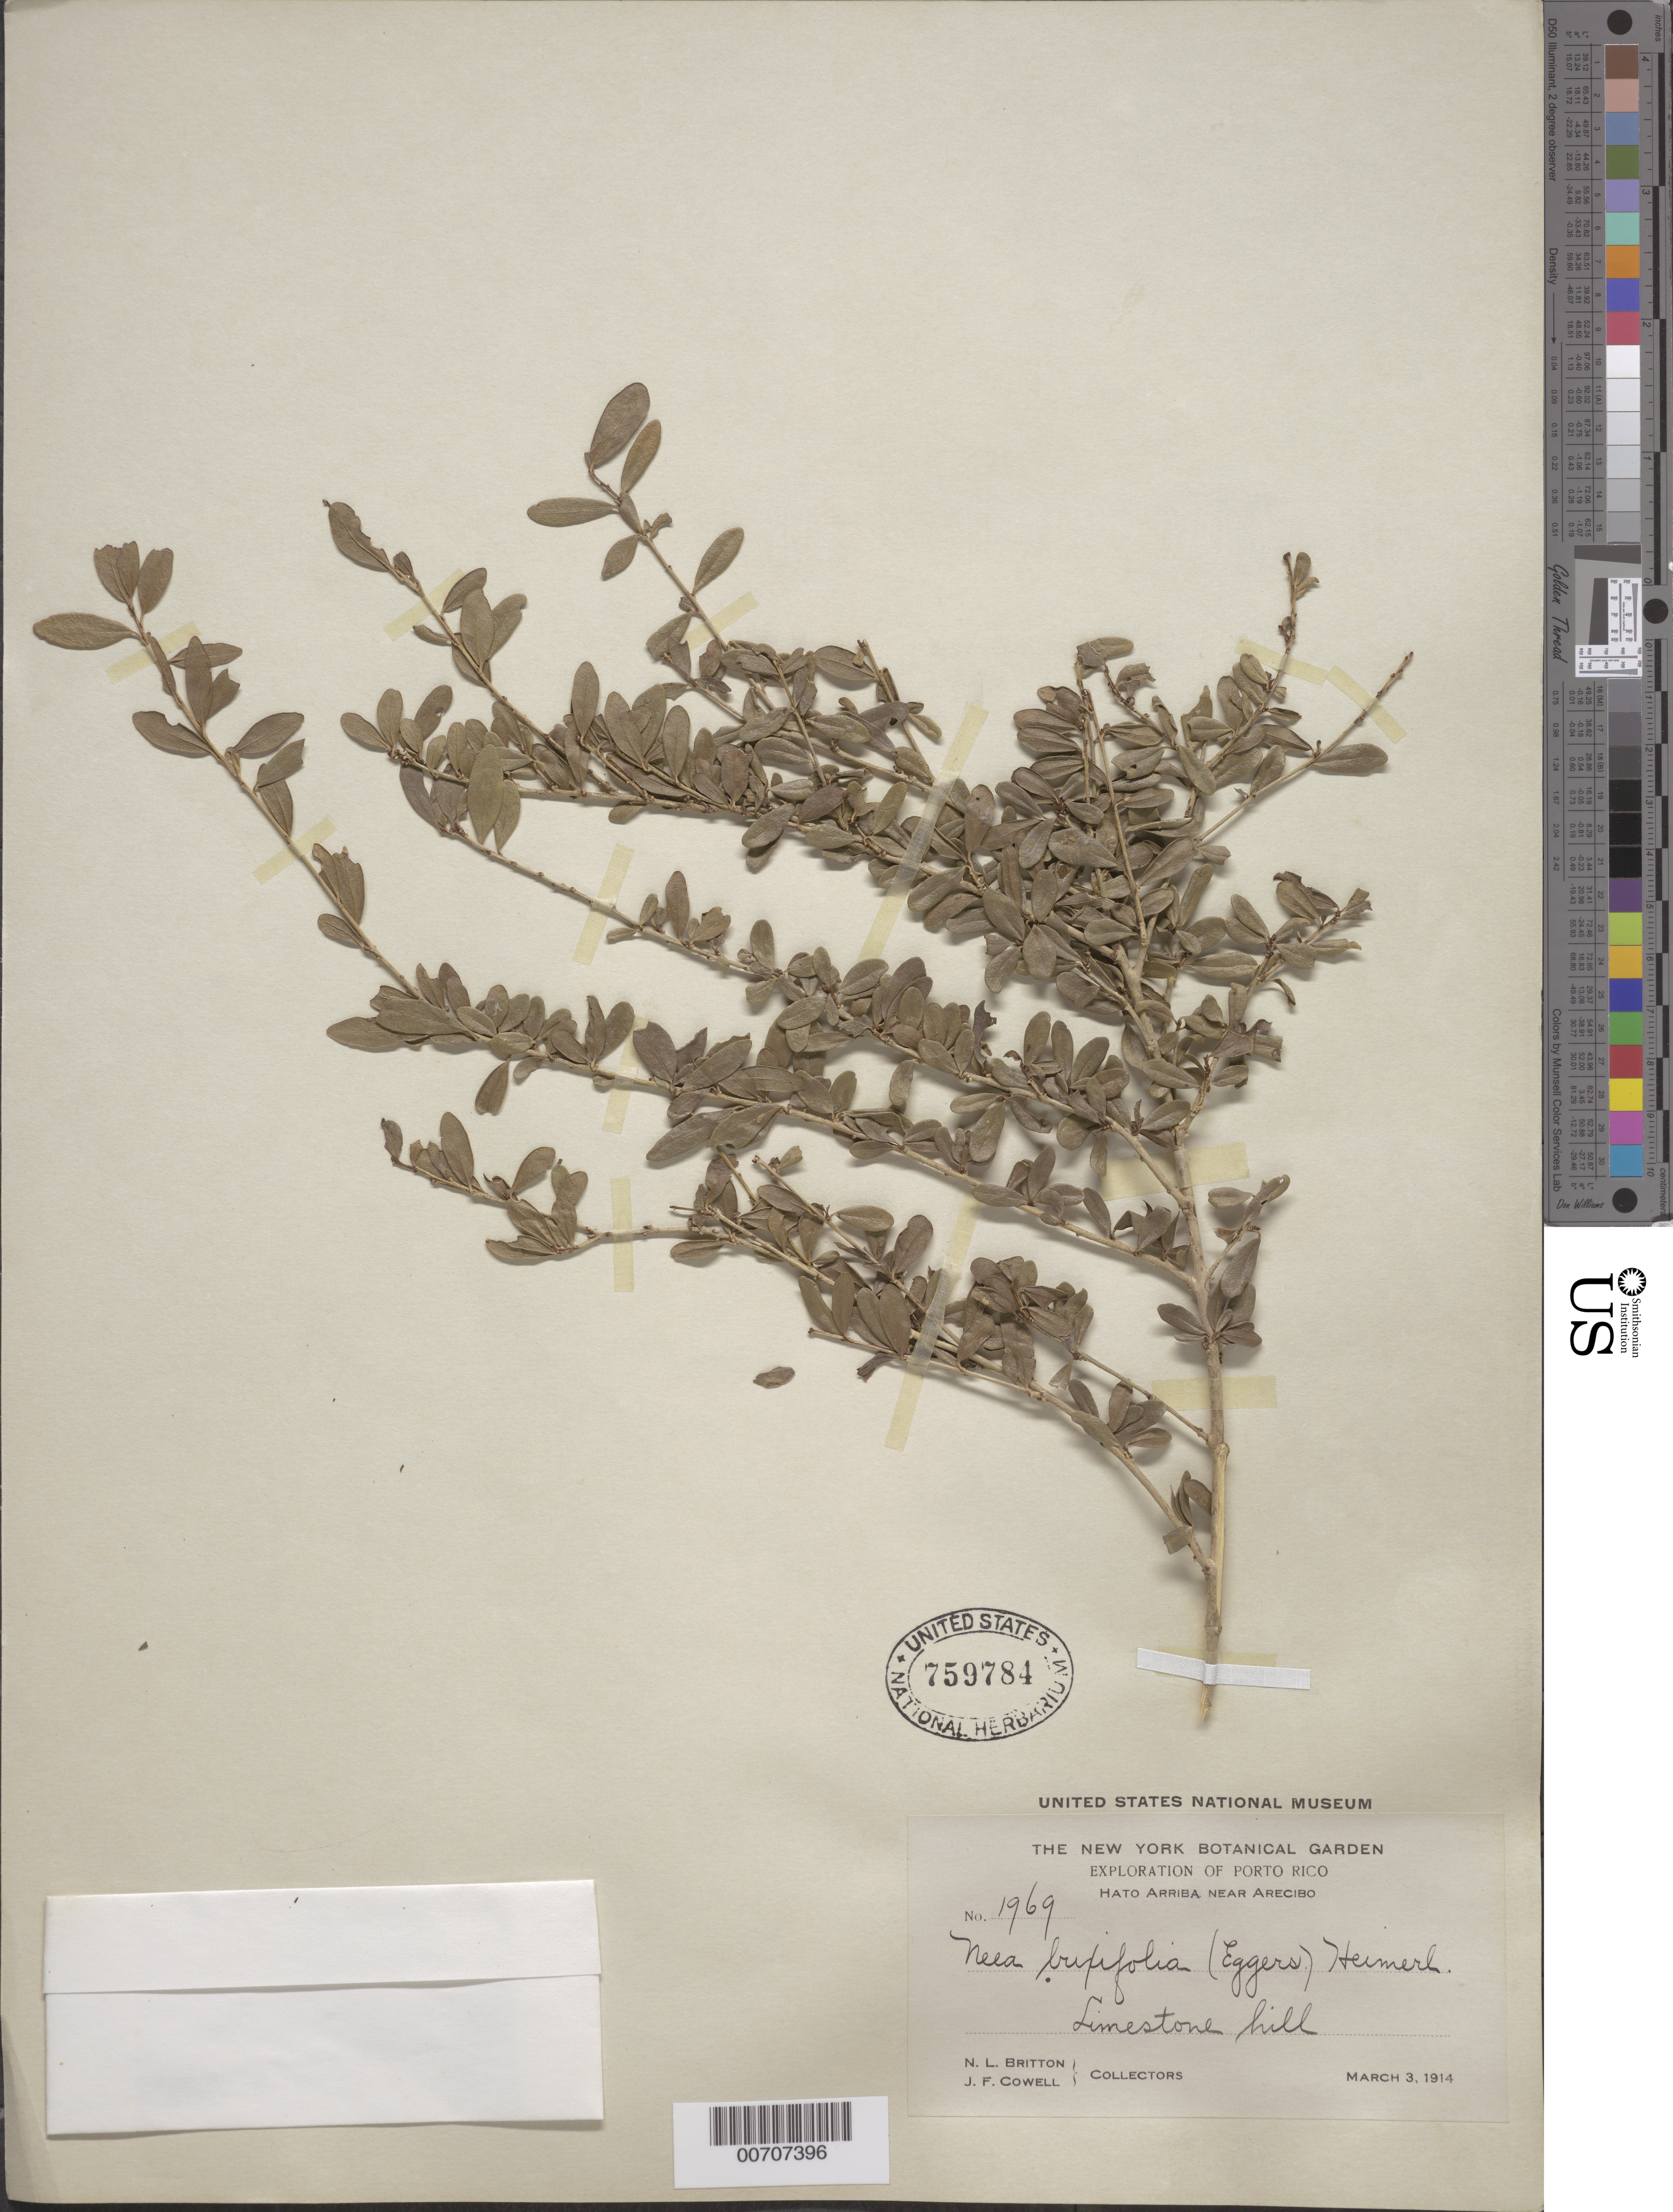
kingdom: Plantae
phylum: Tracheophyta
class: Magnoliopsida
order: Caryophyllales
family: Nyctaginaceae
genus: Neea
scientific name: Neea buxifolia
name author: (Hook. f.) Heimerl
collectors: N. Britton & J. F. Cowell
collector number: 1969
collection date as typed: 03 Mar 1914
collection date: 1914-03-03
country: Puerto Rico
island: Greater Antilles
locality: Hato Arriba near Arecibo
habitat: Limestone hill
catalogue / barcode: US 759784